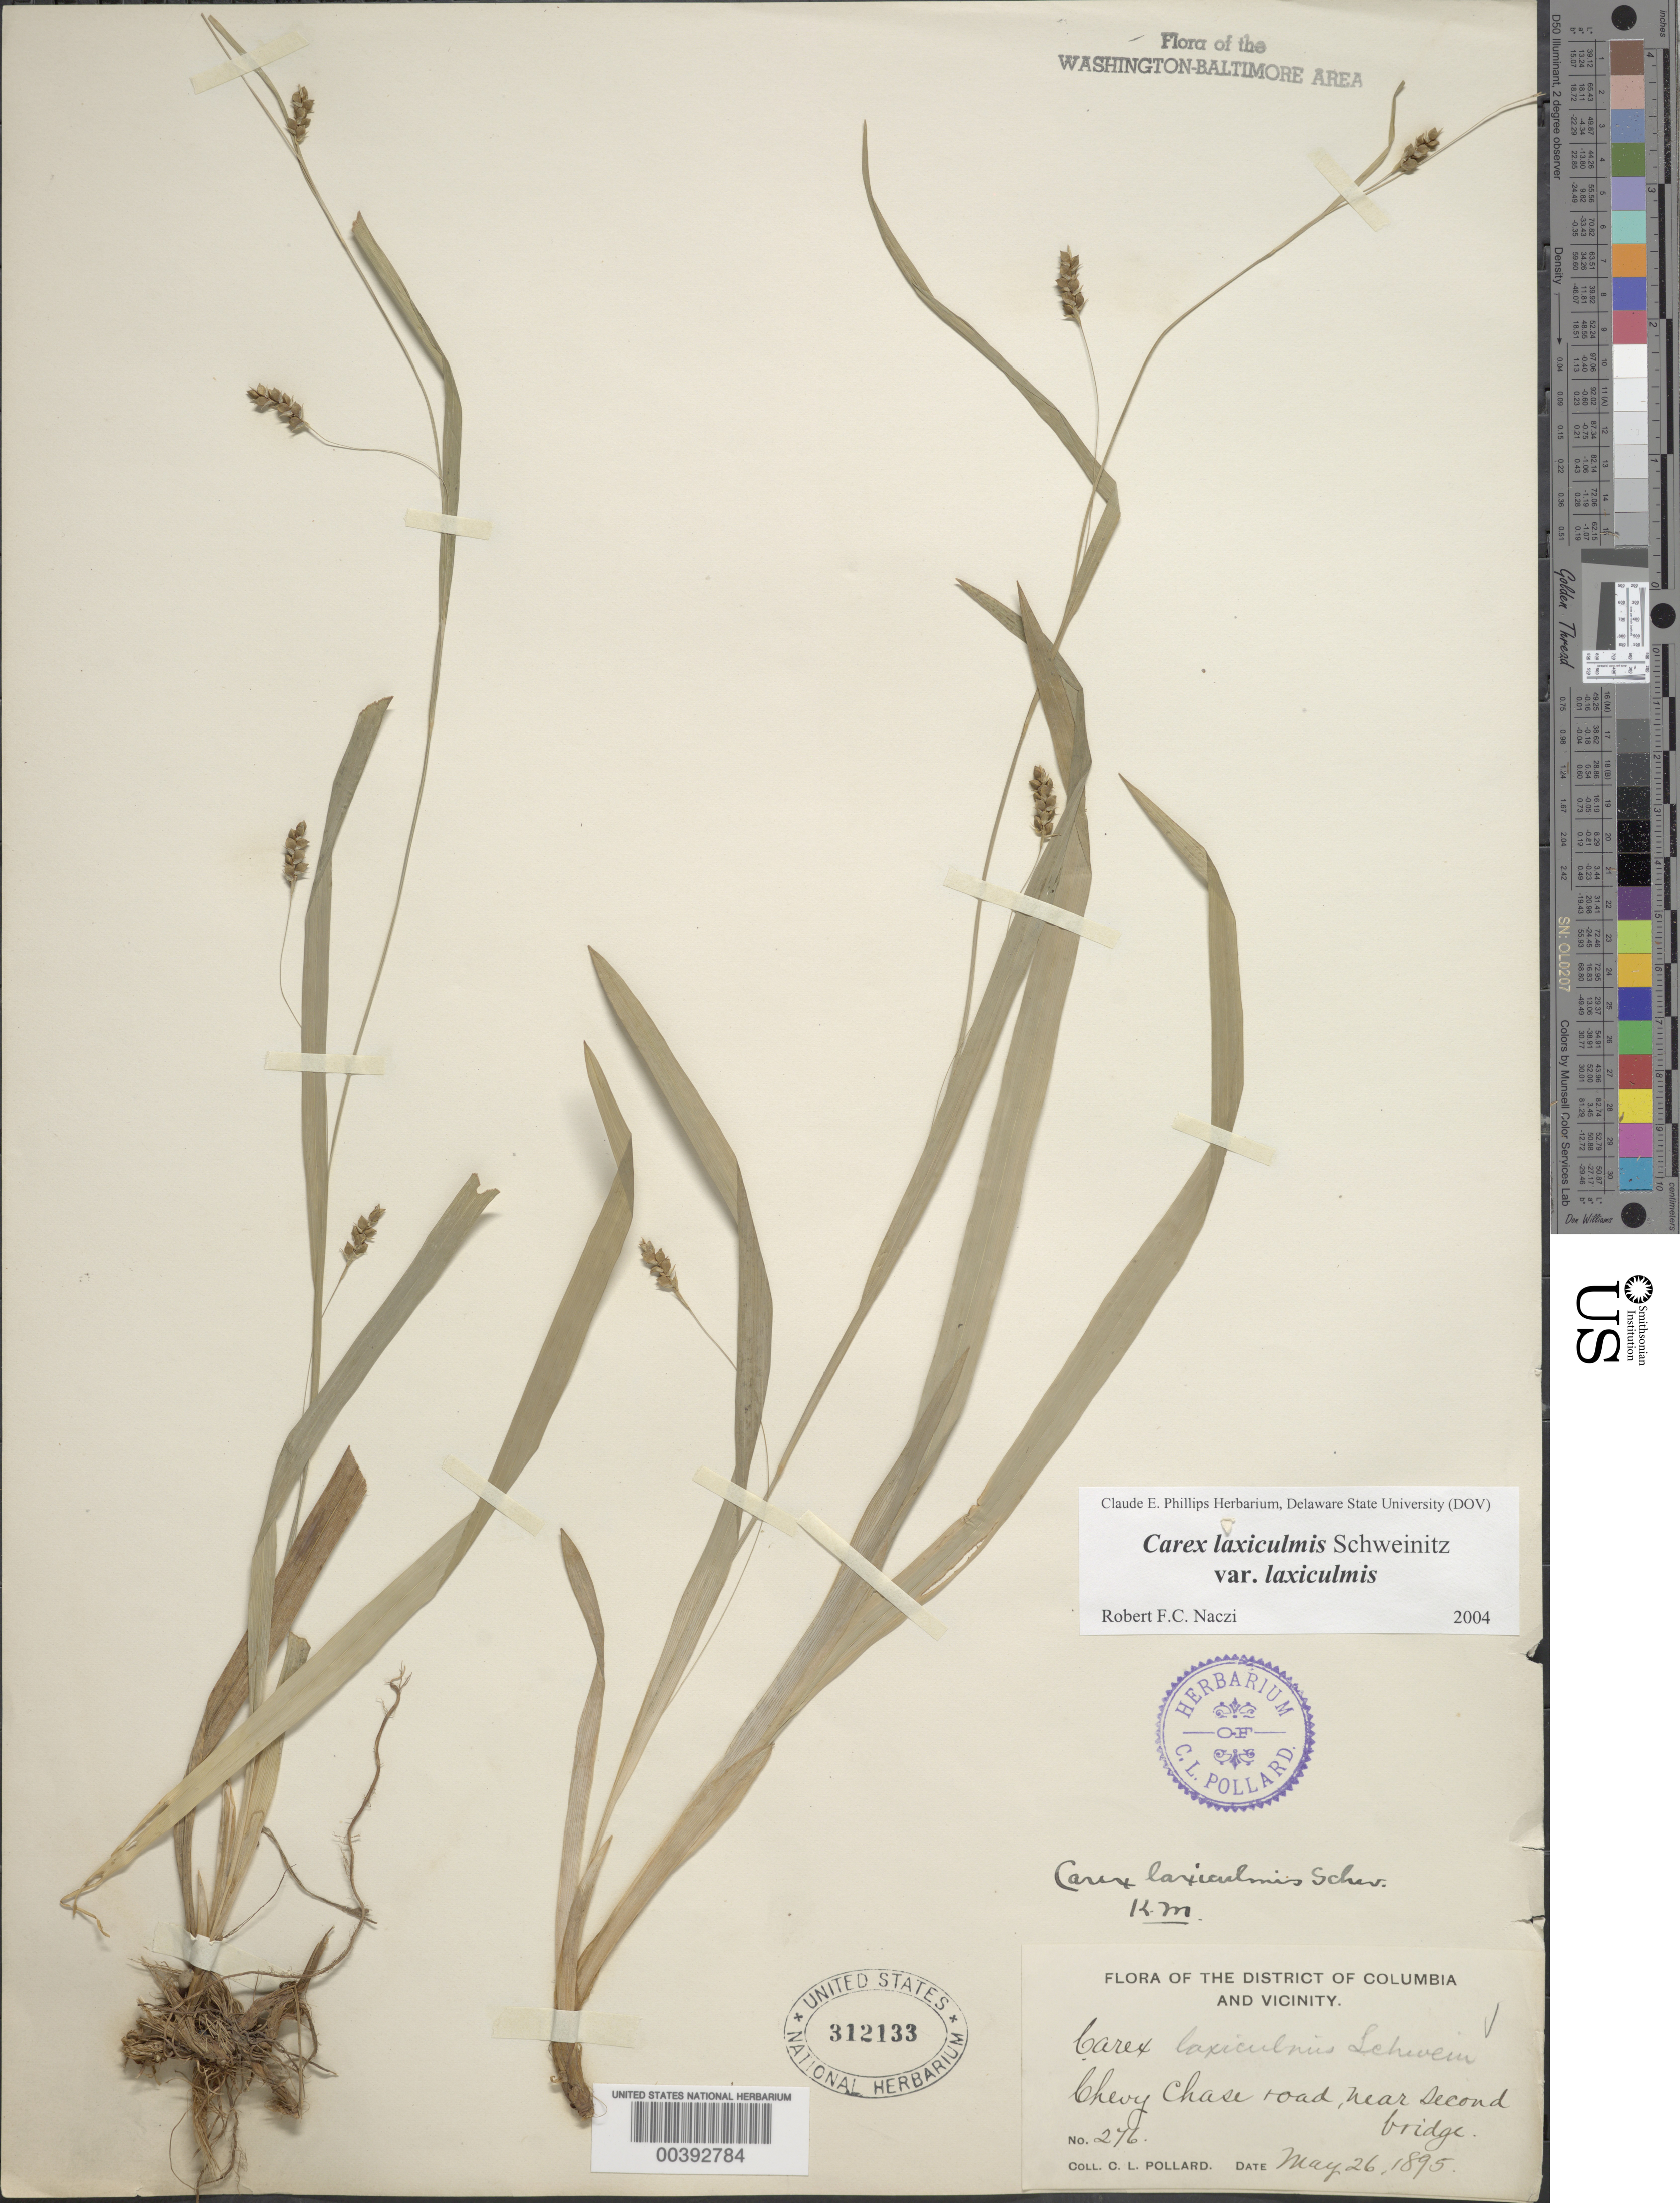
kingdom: Plantae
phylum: Tracheophyta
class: Liliopsida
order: Poales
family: Cyperaceae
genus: Carex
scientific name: Carex laxiculmis var. copulata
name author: (L.H. Bailey) Fernald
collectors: C. L. Pollard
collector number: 276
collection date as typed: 26 May 1895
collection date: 1895-05-26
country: United States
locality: Chevy Chase Road, near Second Bridge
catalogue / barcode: US 312133